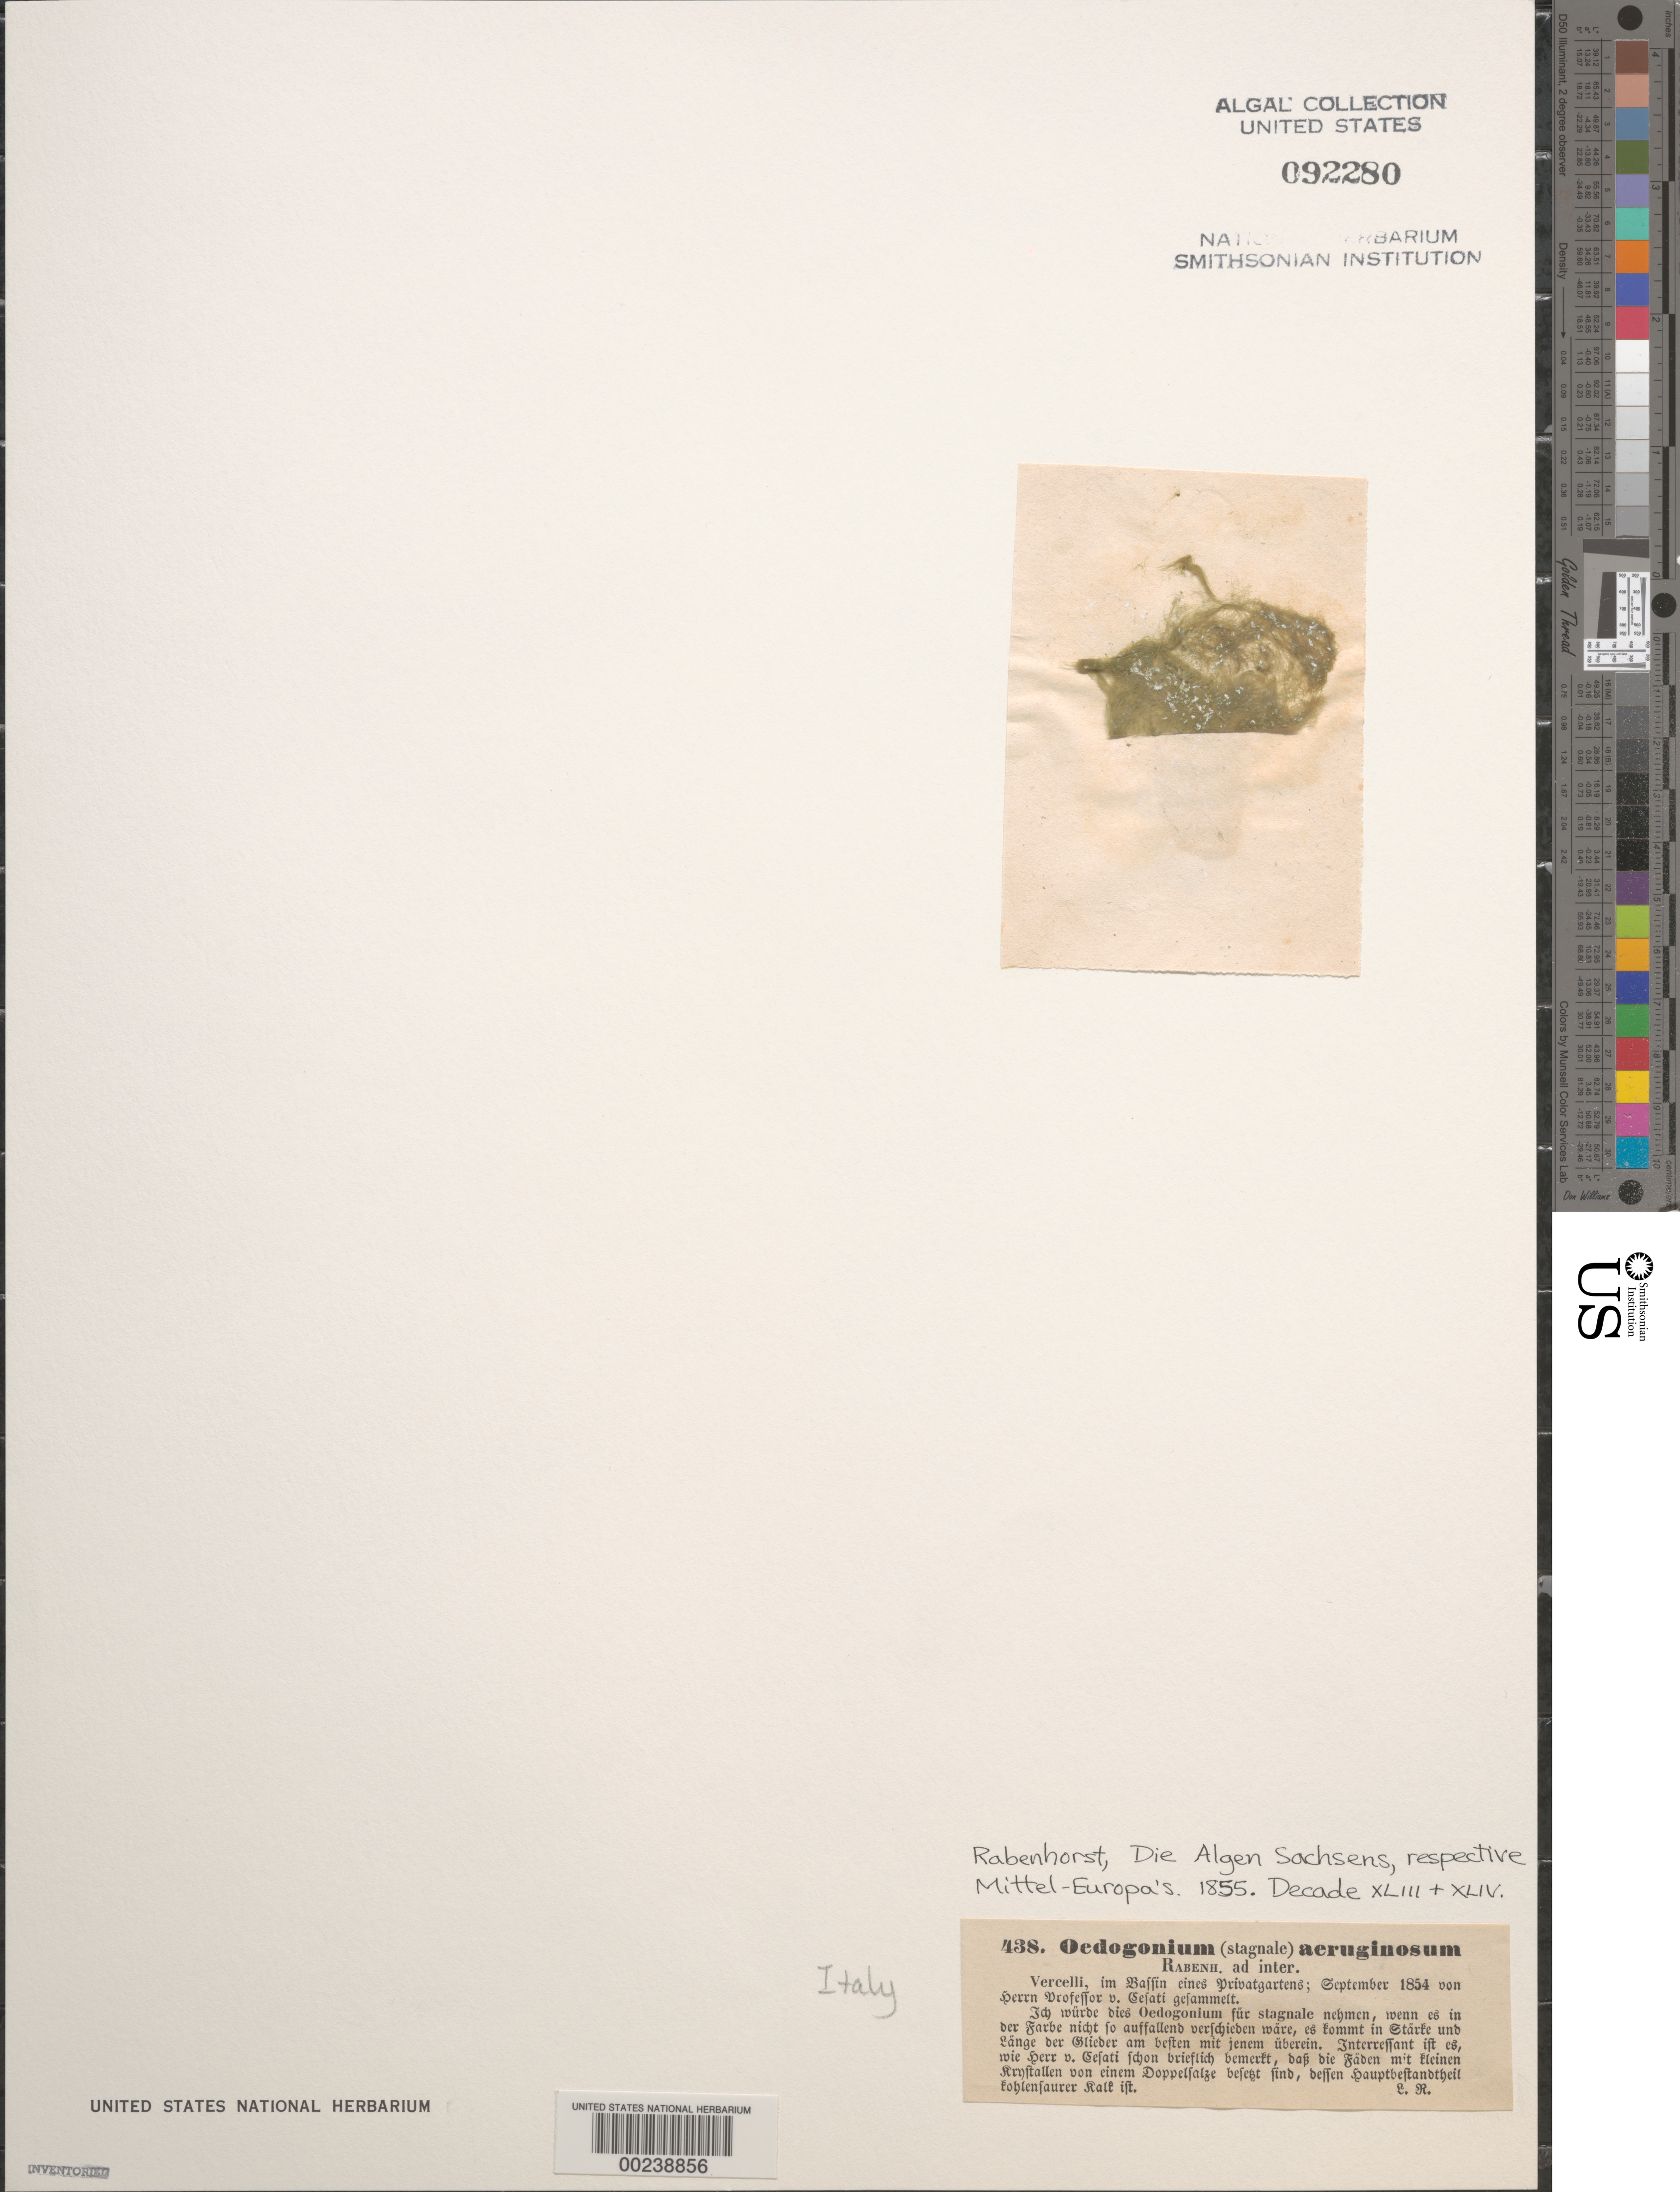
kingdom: Plantae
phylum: Chlorophyta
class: Chlorophyceae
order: Oedogoniales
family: Oedogoniaceae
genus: Oedogonium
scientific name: Oedogonium aeruginosum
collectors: V. de Cesati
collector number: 438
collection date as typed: Sep 1854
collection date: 1854-09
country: Italy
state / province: Piedmont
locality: Vercelli, vercelli province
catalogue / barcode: US 92280